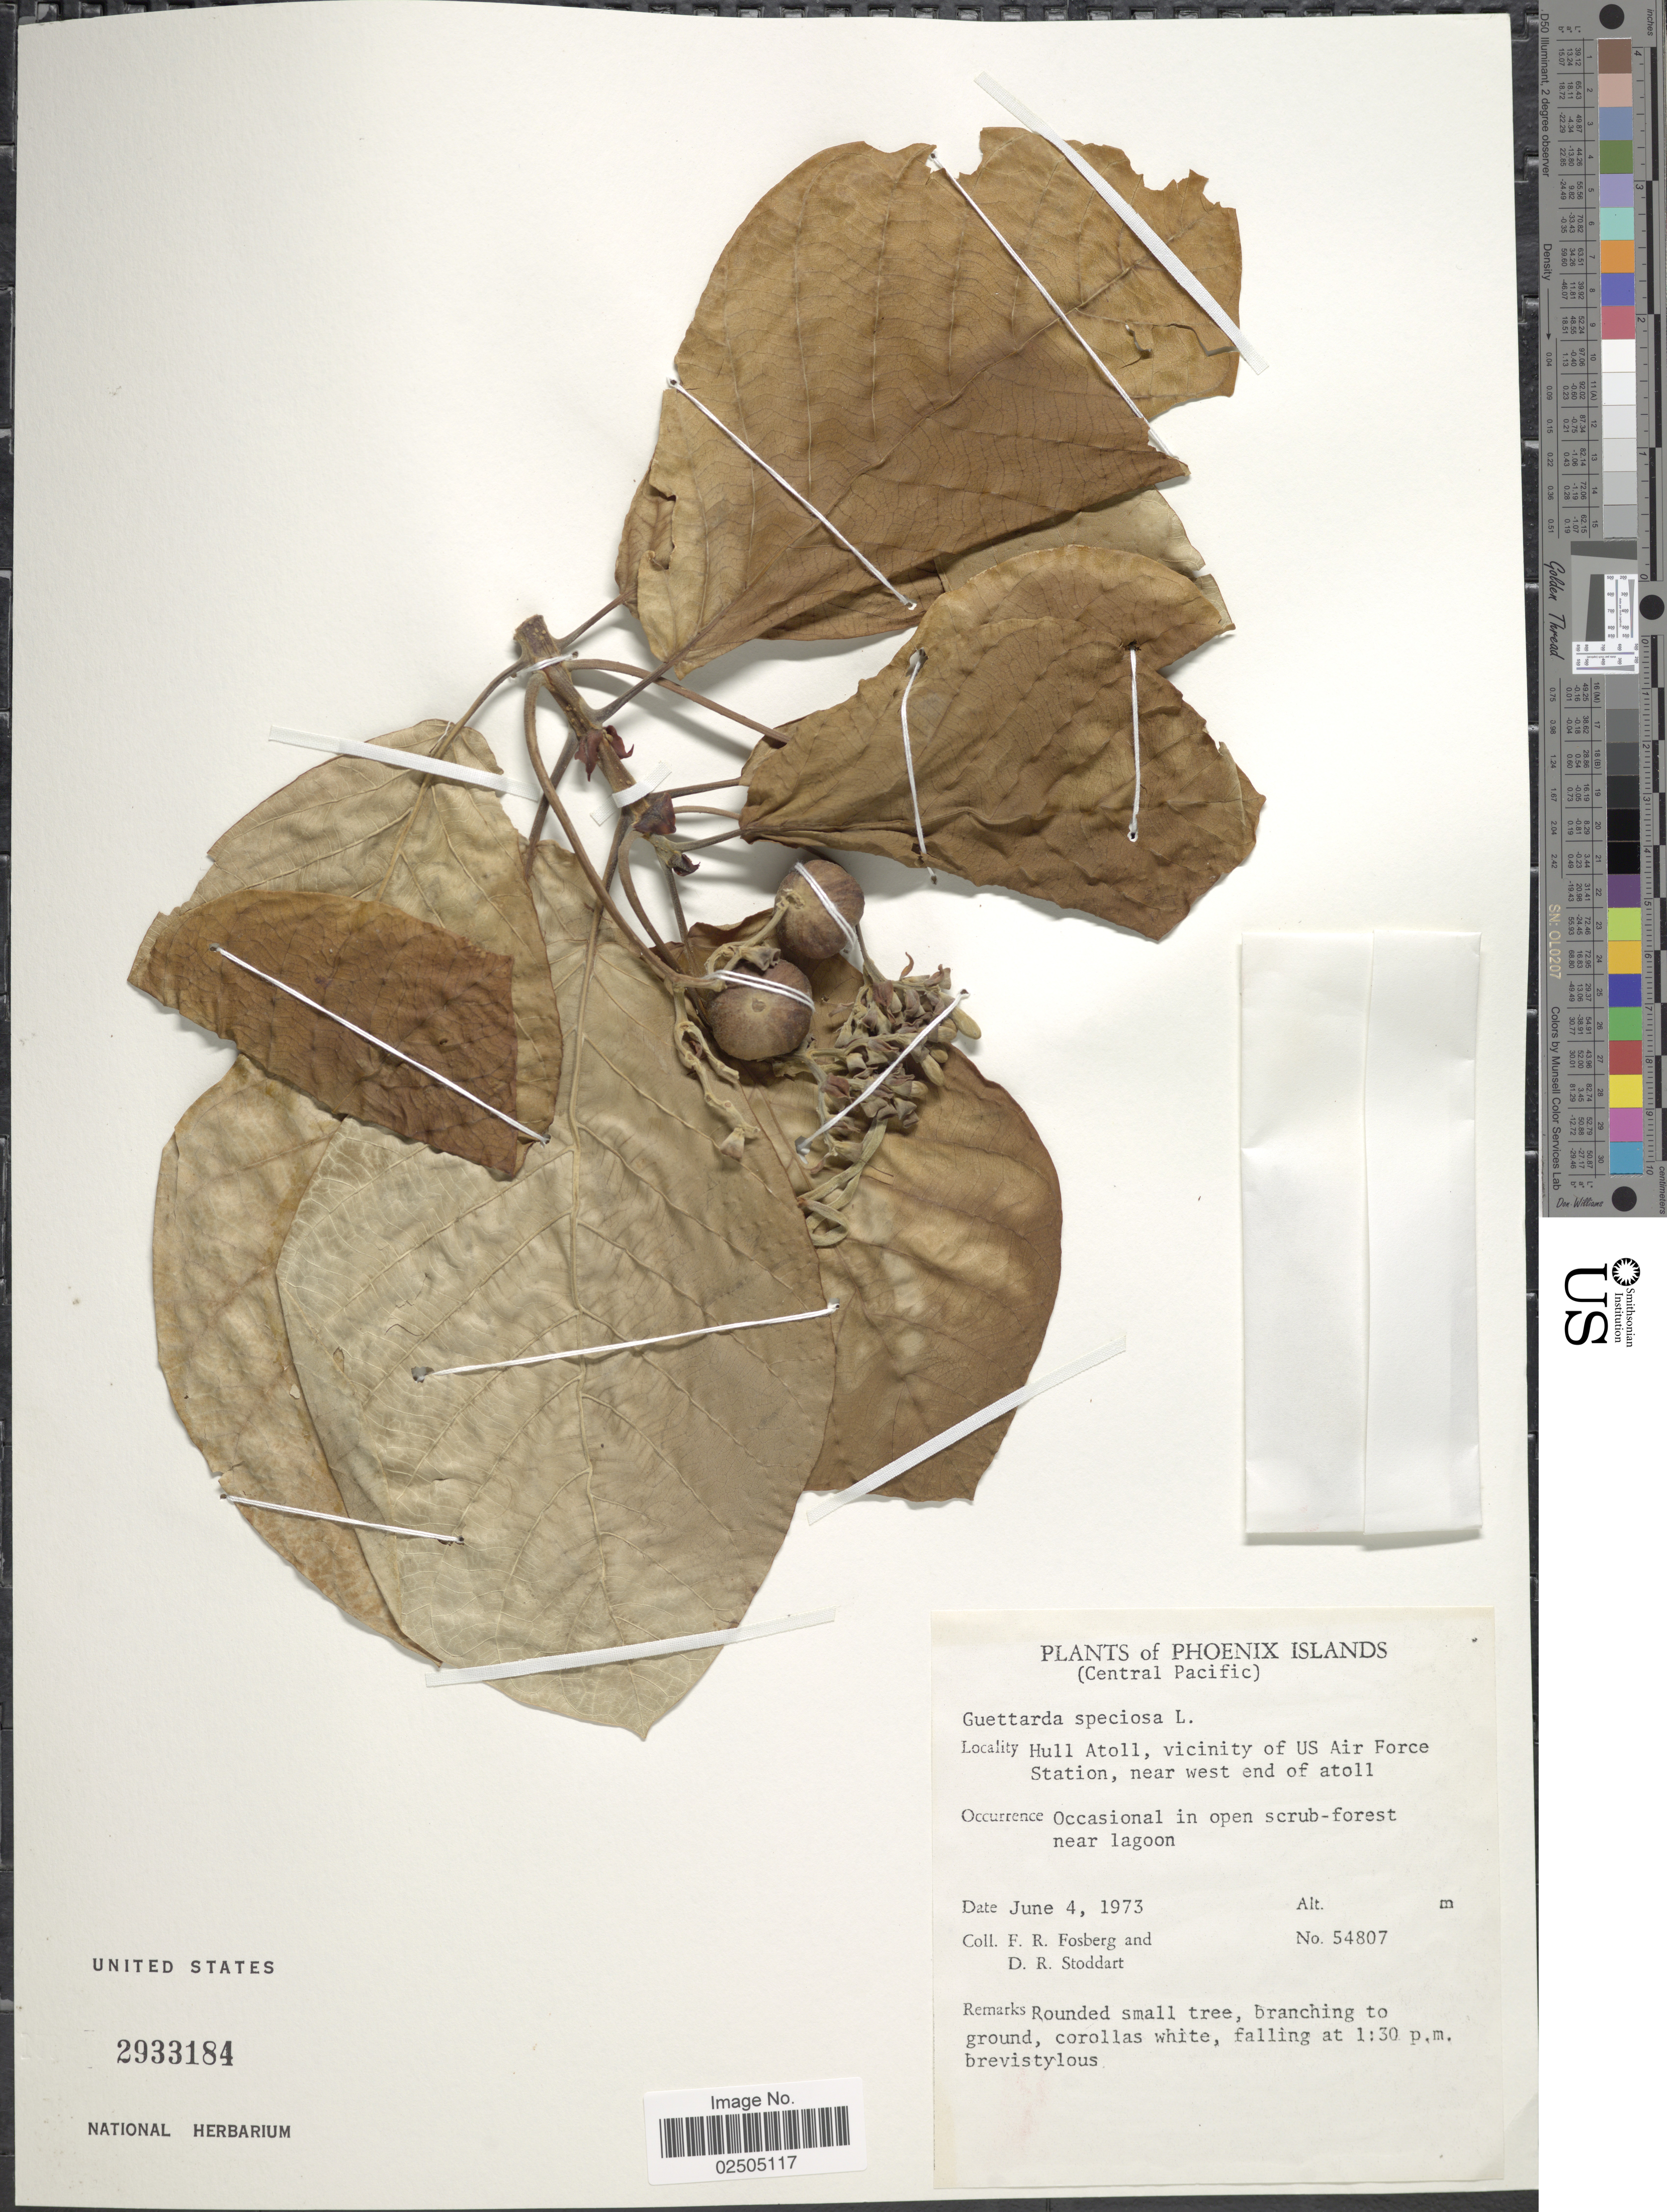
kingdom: Plantae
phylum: Tracheophyta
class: Magnoliopsida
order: Gentianales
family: Rubiaceae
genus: Guettarda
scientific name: Guettarda speciosa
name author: L.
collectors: F. R. Fosberg & D. R. Stoddart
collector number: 54807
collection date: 1973-06-04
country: Kiribati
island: Orona [Hull] Atoll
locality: Phoenix Islands (Central Pacific) Hull Atoll, vicinity of US Air Force Station, near west end of atoll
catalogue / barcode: US 2933184